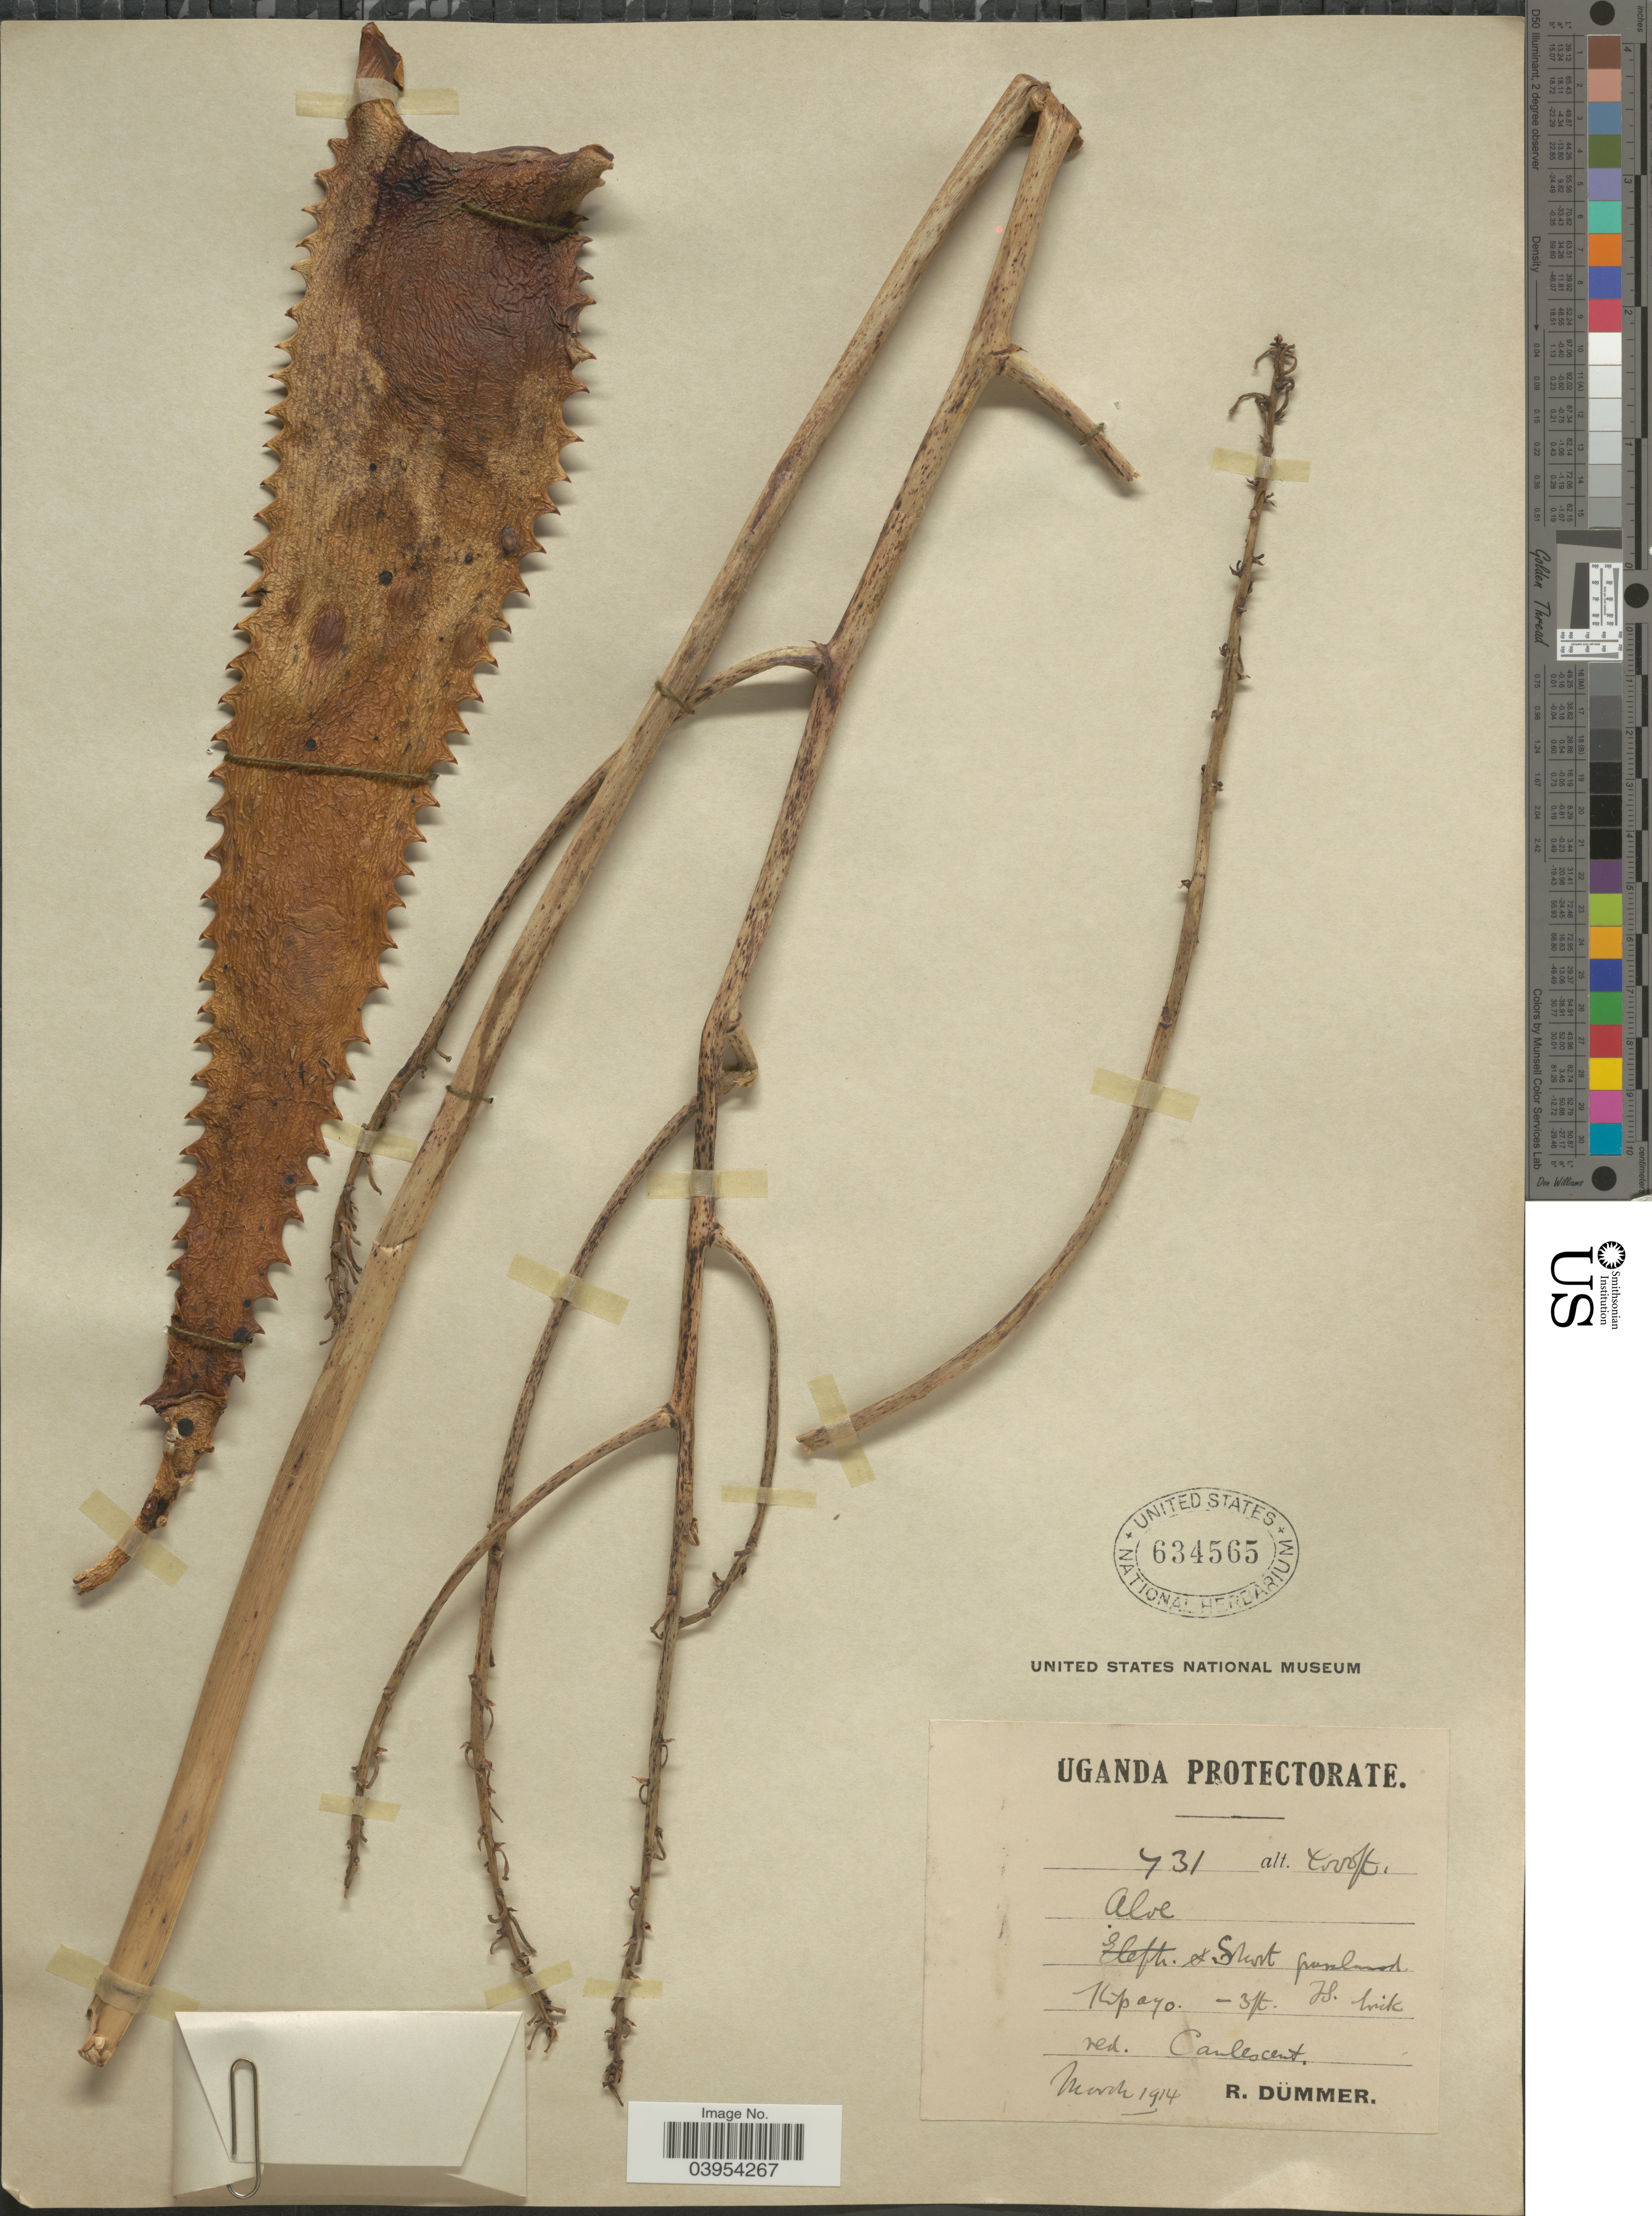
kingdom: Plantae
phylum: Tracheophyta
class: Liliopsida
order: Asparagales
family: Asphodelaceae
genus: Aloe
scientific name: Aloe sp.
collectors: R. A. Dümmer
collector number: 731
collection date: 1914-03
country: Uganda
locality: Uganda Protectorate. Kipayo.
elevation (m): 1219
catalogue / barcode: US 634565